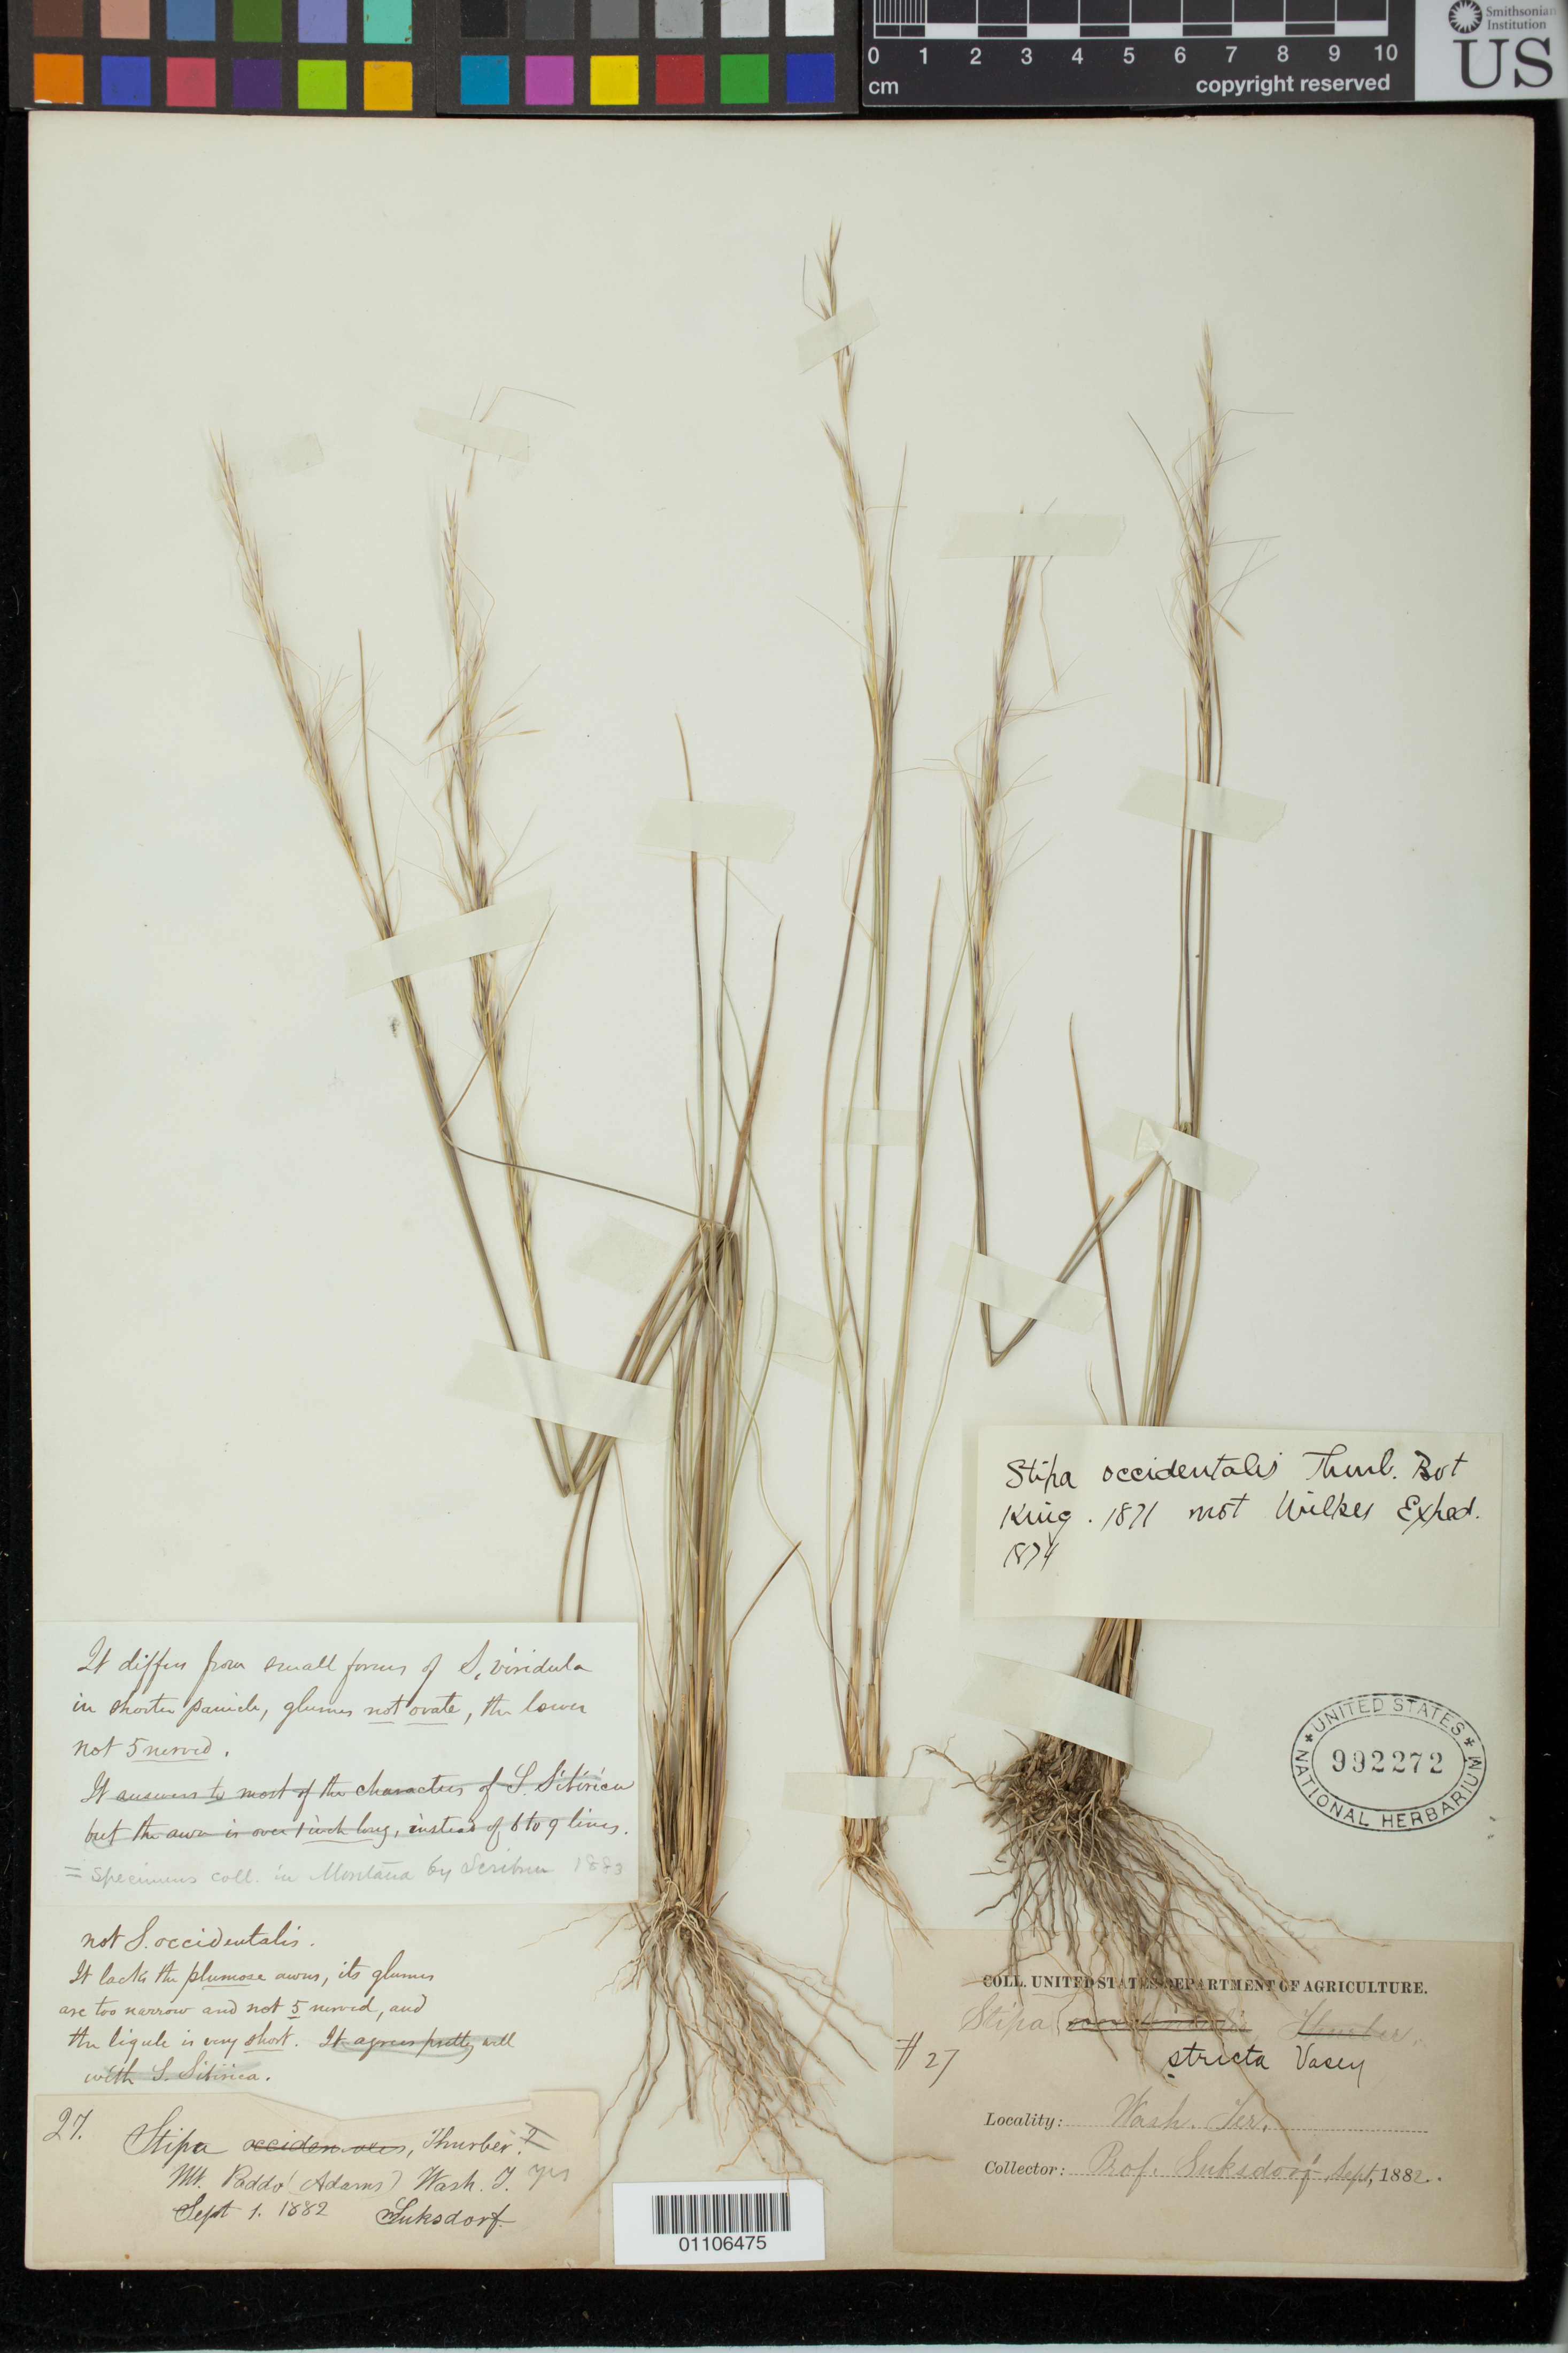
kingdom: Plantae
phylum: Tracheophyta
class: Liliopsida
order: Poales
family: Poaceae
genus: Stipa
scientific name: Stipa stricta Vasey, nom. illeg.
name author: Vasey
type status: Possible Type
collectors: W. N. Suksdorf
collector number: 27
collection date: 1882-09-01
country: United States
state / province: Washington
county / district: Skamania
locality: Mt. Paddo (Adams), Wash. Terr. [Washington Territory]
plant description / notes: Protologue cites "Oregon, W.N. Suksdorf, and through the Sierra Nevada Mountains". No Suksdorf specimen from Oregon has been found at US; several Suksdorf specimens from Washington Terr. (and at least one from California) are annotated with this name by Vasey and are apparently original material.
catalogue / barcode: US 992272